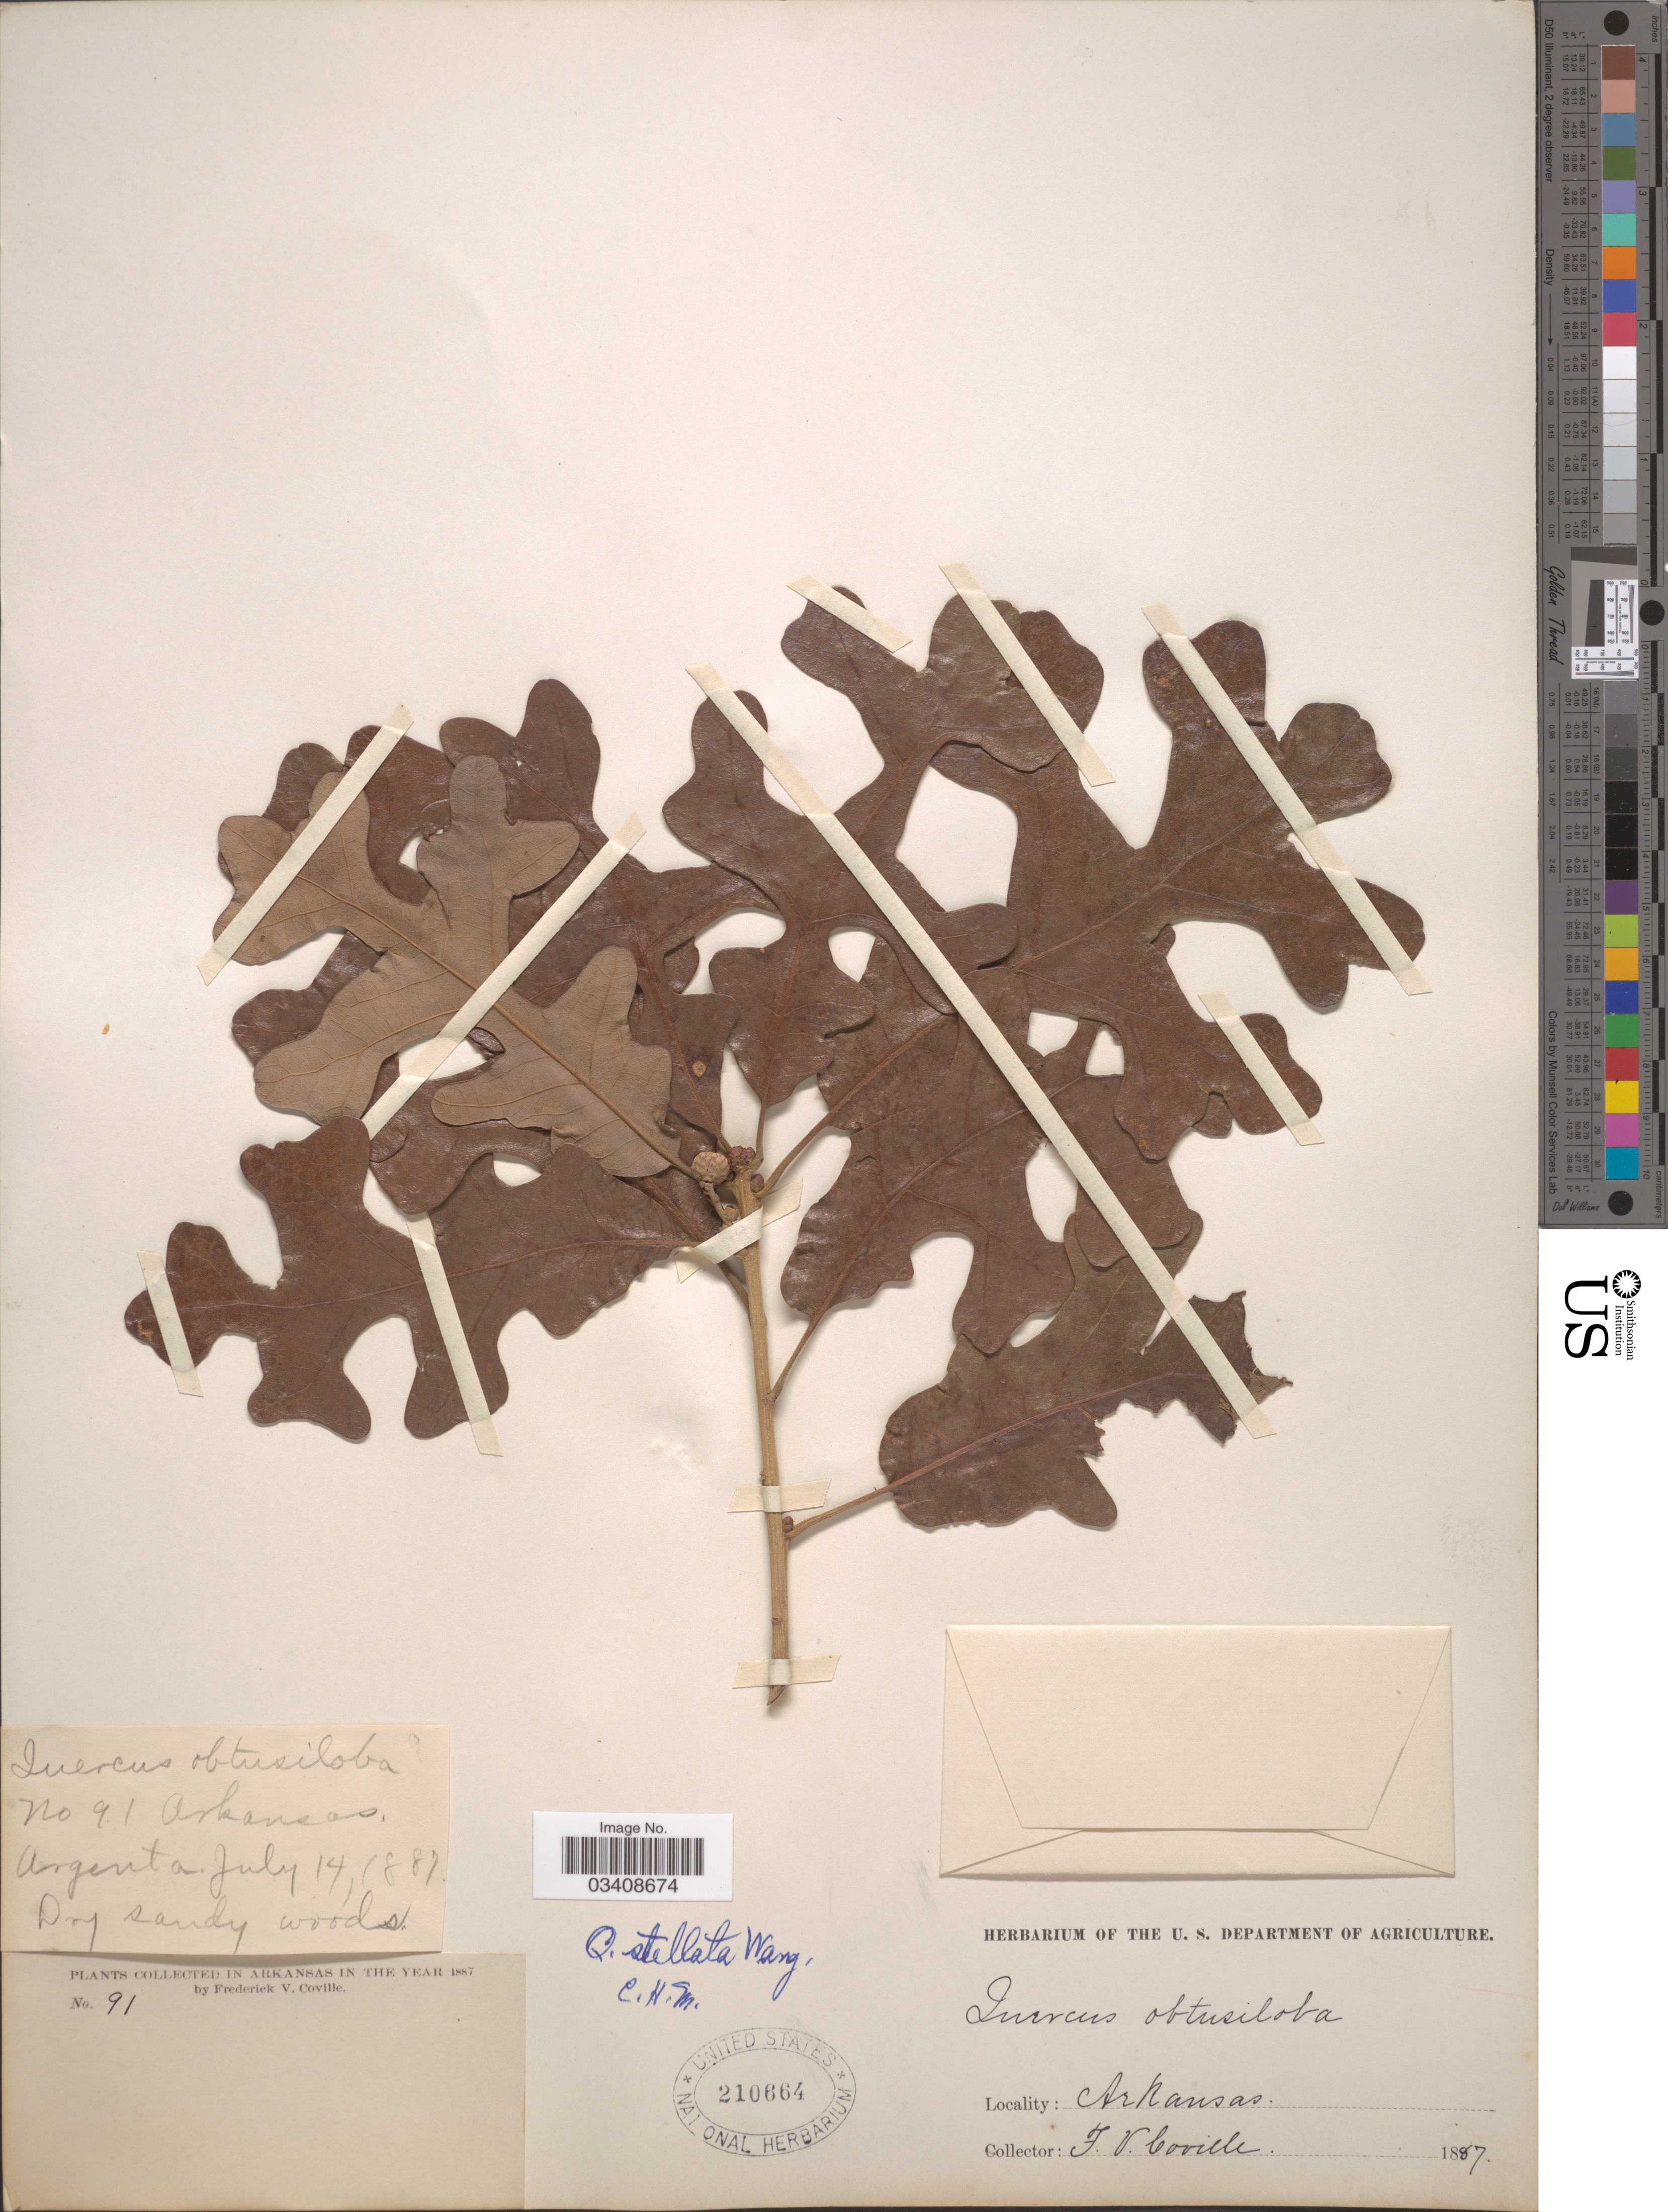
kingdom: Plantae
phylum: Tracheophyta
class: Magnoliopsida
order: Fagales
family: Fagaceae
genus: Quercus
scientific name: Quercus stellata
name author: Wangenh.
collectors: F. V. Coville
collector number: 91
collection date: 1887-07-14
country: United States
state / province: Arkansas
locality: Argenta.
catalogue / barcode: US 210664